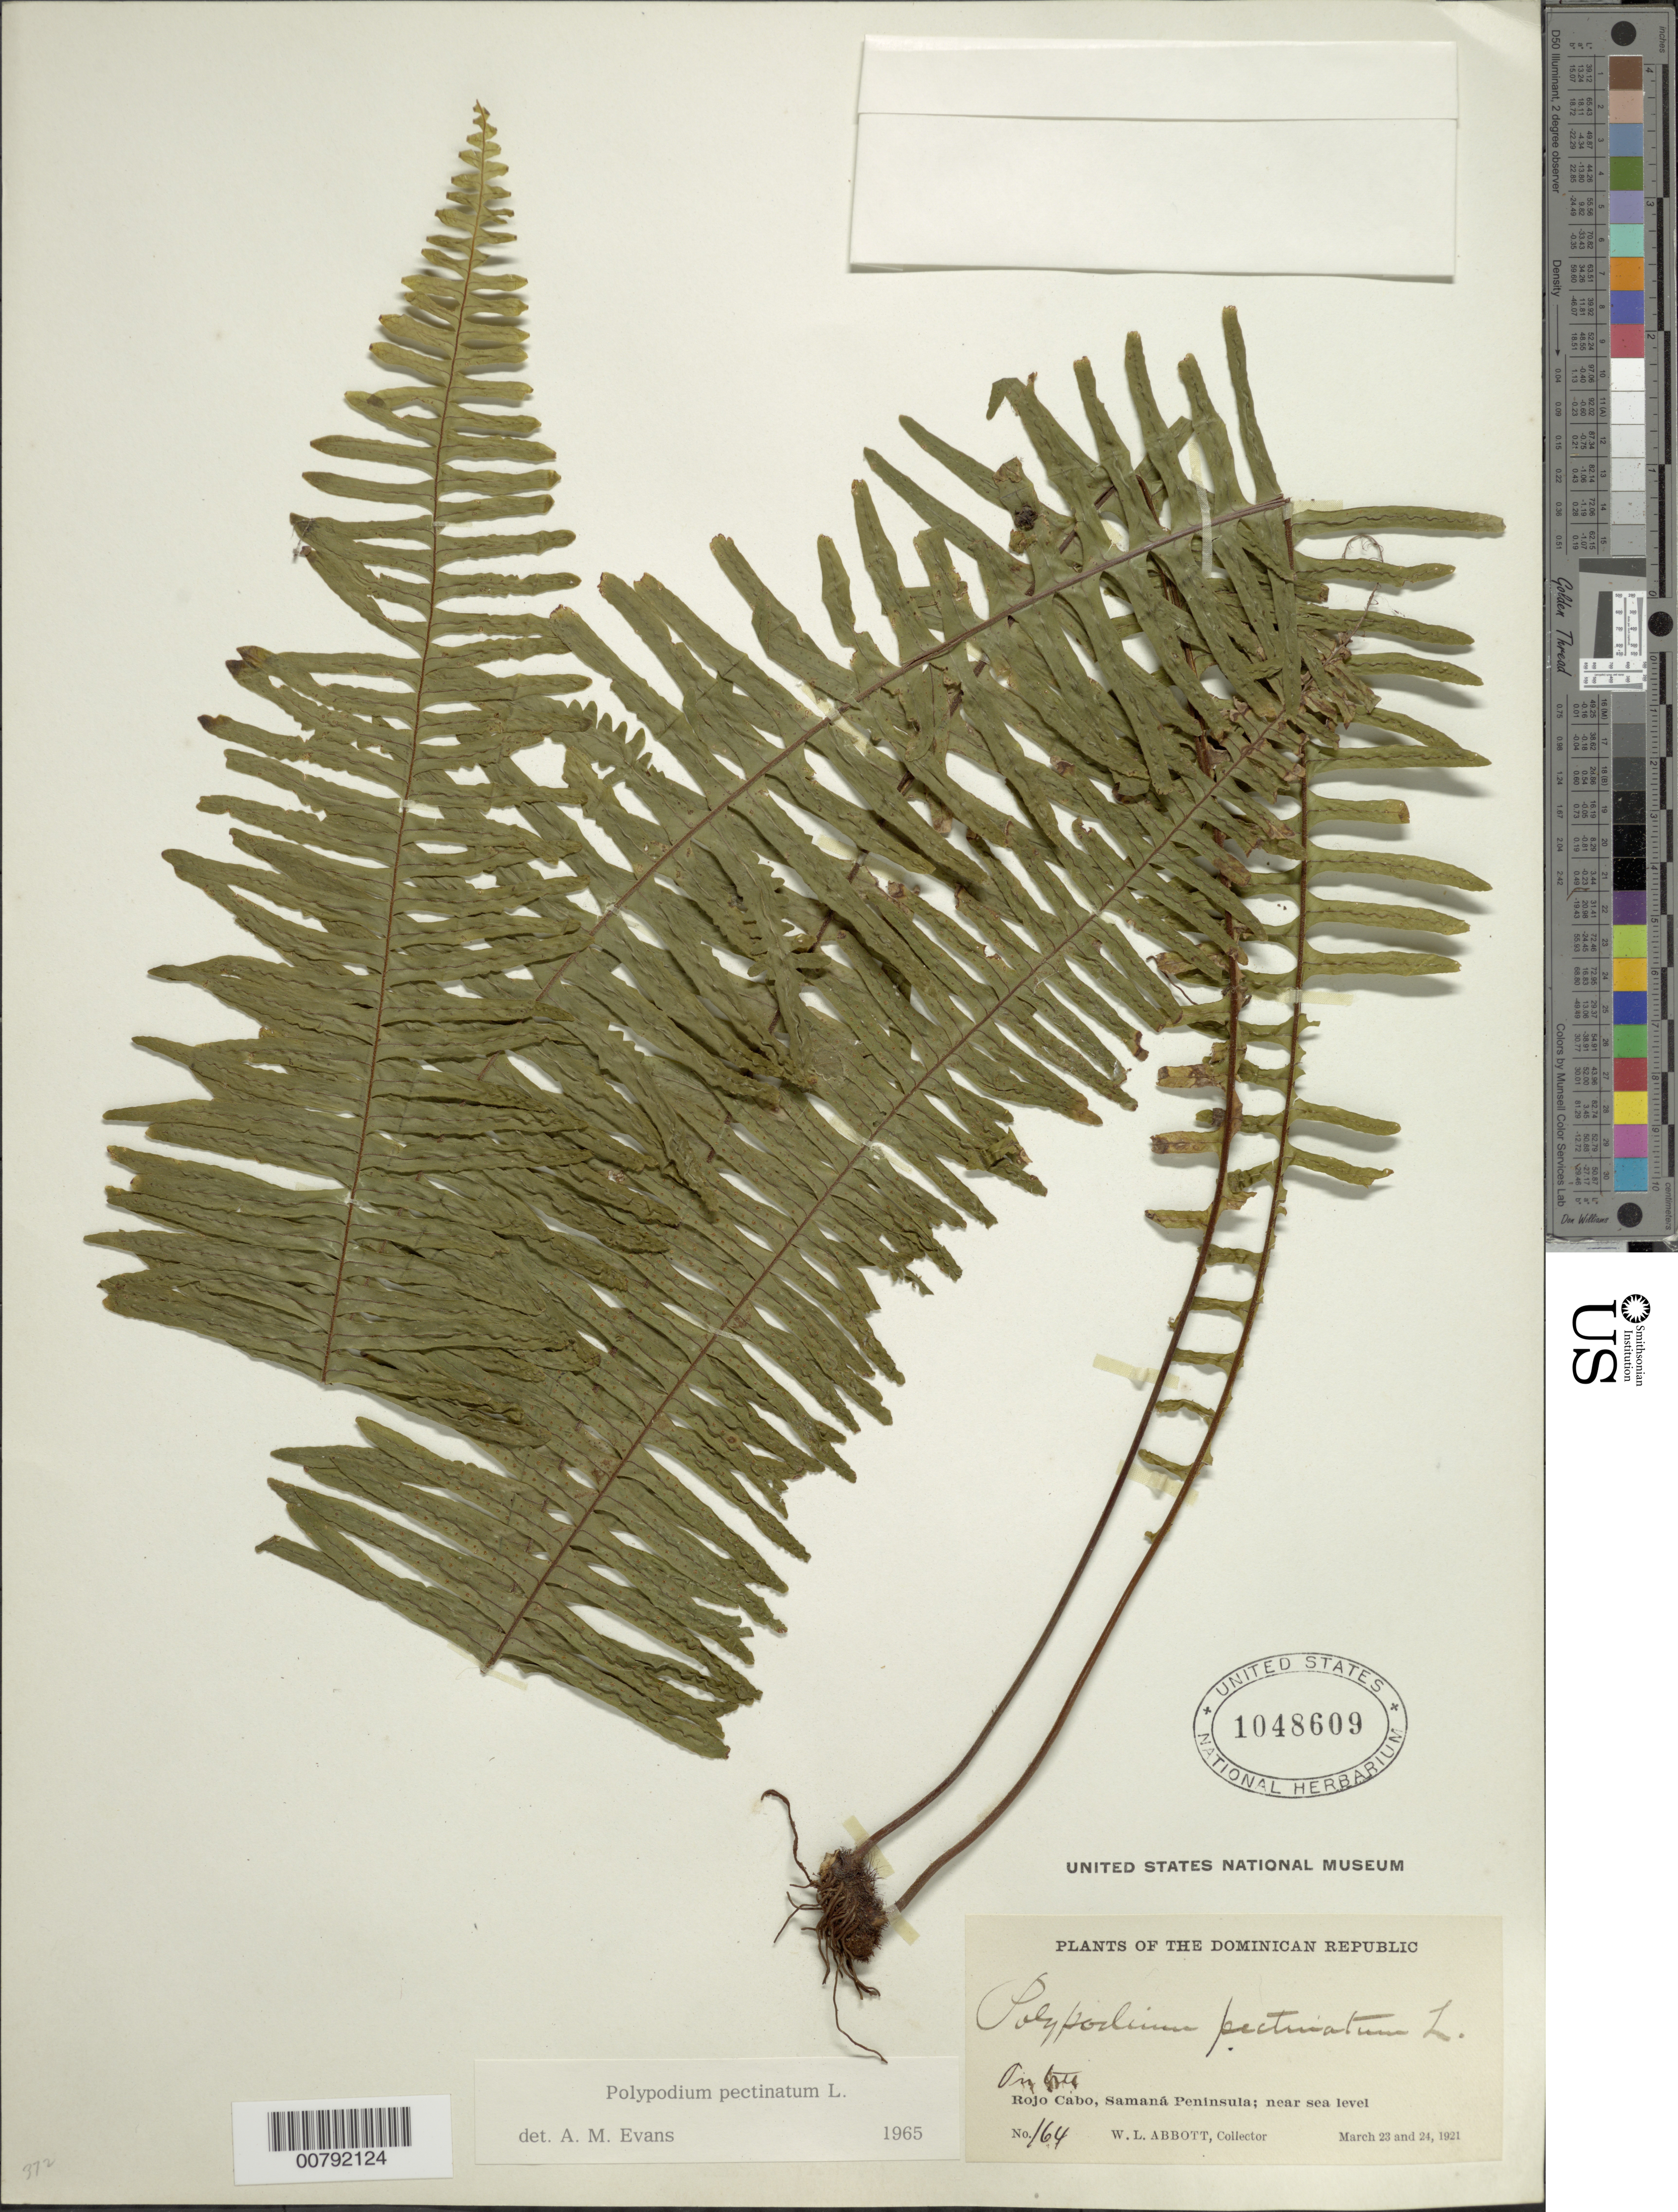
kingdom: Plantae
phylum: Tracheophyta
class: Polypodiopsida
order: Polypodiales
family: Polypodiaceae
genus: Pecluma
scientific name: Pecluma pectinata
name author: (L.) M.G. Price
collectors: W. L. Abbott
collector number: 164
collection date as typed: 23 Mar 1910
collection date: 1910-03-23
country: Dominican Republic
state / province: Samana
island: Hispaniola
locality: Samana Peninsula, Rojo Cabo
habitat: On trees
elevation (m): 0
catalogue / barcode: US 1048609